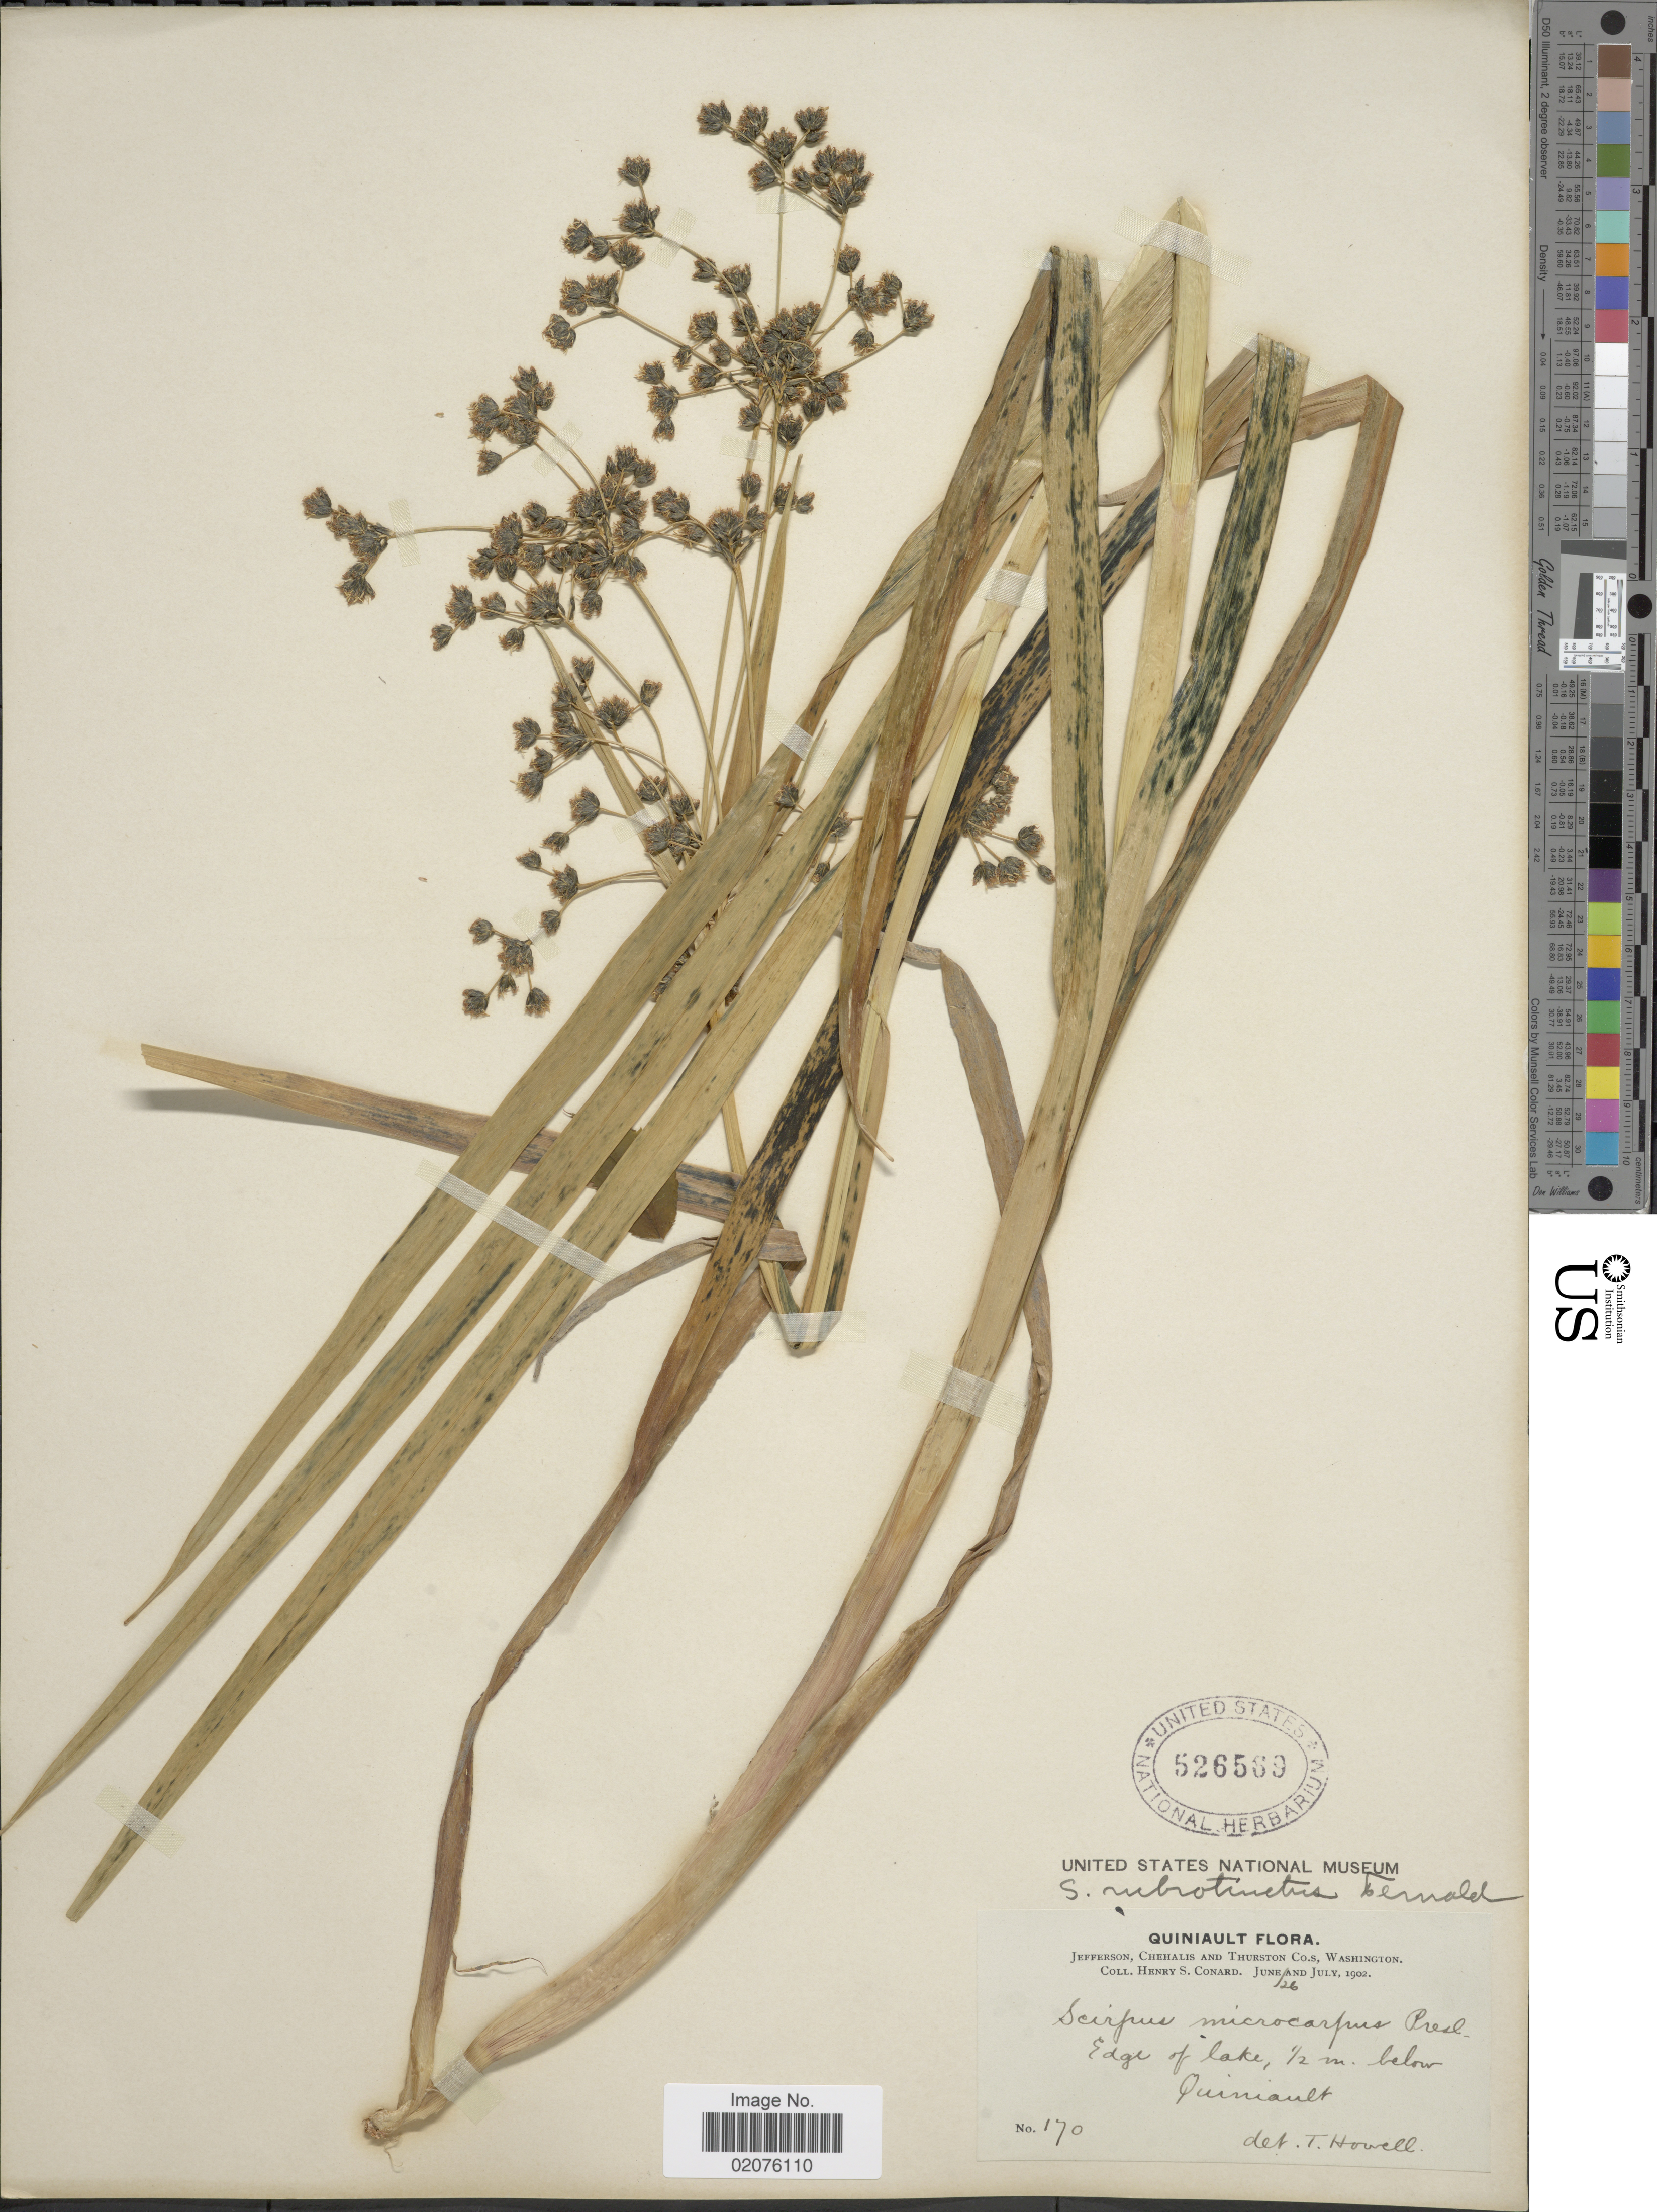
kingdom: Plantae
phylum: Tracheophyta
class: Liliopsida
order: Poales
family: Cyperaceae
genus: Scirpus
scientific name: Scirpus microcarpus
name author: J. Presl & C. Presl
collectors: H. S. Conard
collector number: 170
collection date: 1902-07-26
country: United States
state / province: Washington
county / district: Thurston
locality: Edge of lake, 1/2 m. below Quinnniault, Jefferson, Chehalis, and Thurston Co.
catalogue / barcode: US 526569